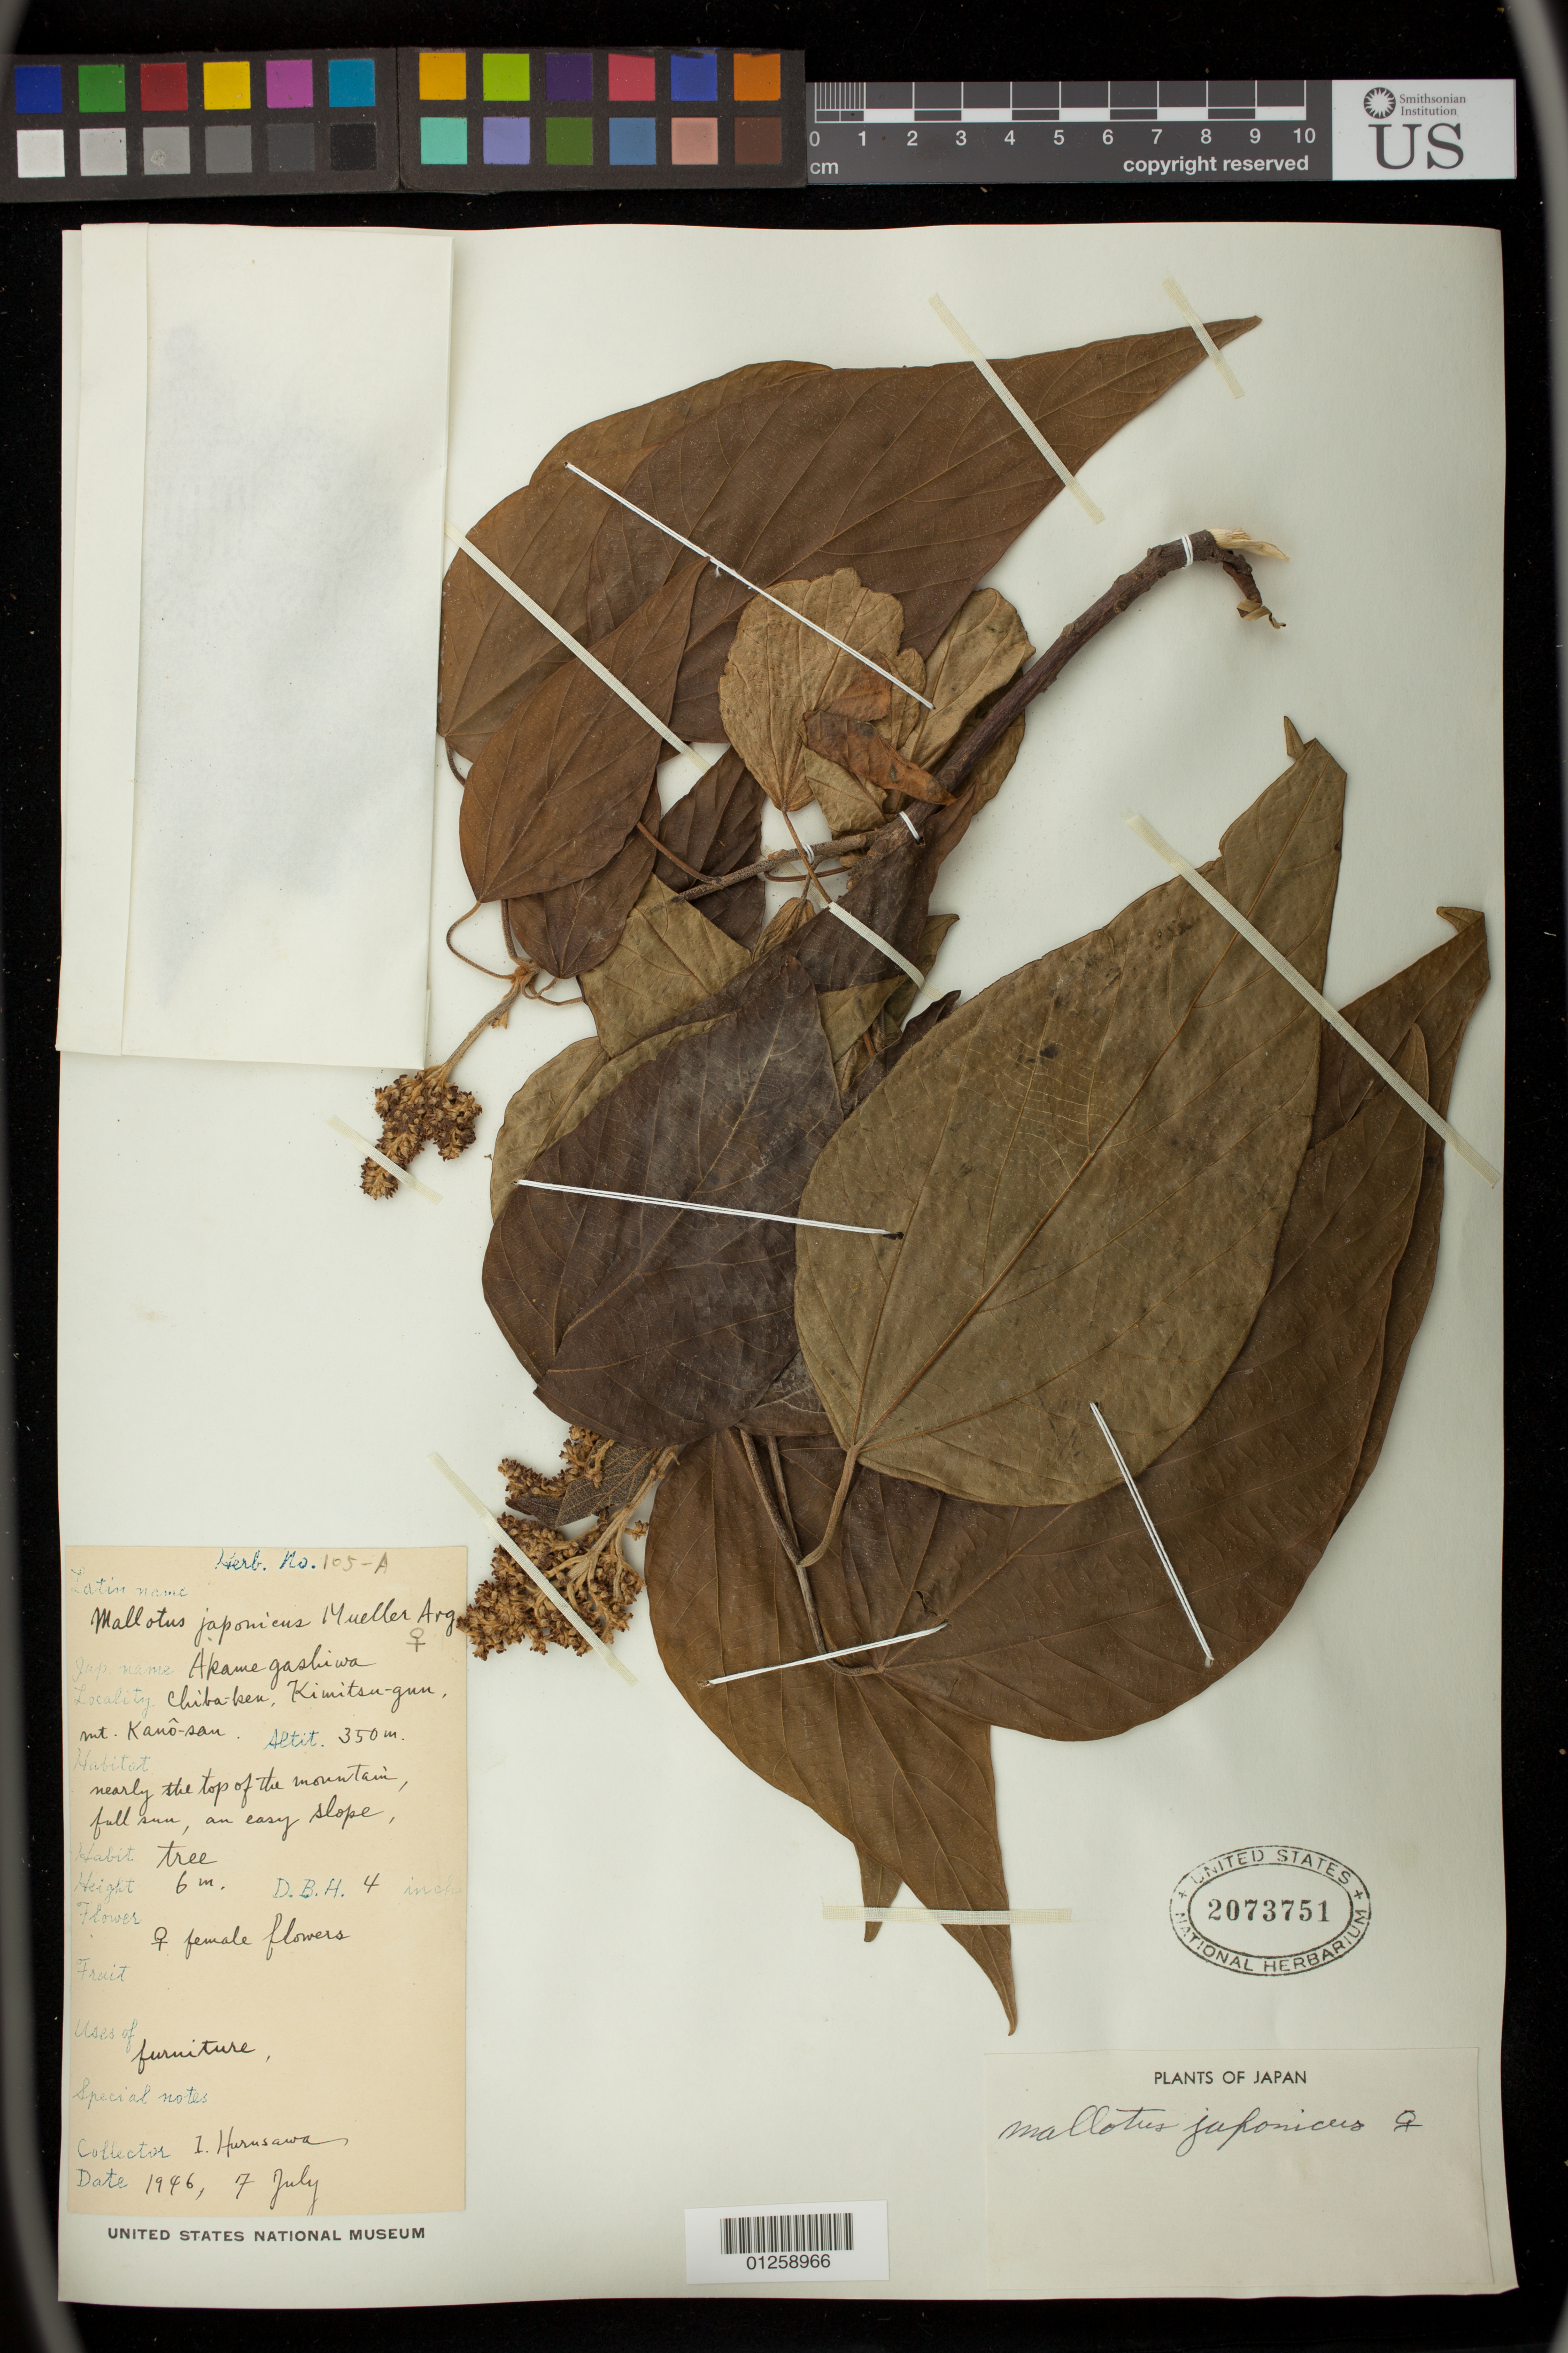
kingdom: Plantae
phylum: Tracheophyta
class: Magnoliopsida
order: Malpighiales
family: Euphorbiaceae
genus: Mallotus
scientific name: Mallotus japonicus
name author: (Spreng.) Müll. Arg.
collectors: I. Hurusawa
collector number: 105-A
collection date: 1946-07-07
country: Japan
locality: Chiba-ken, Kimitsu-gun,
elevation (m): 350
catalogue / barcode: US 2073751